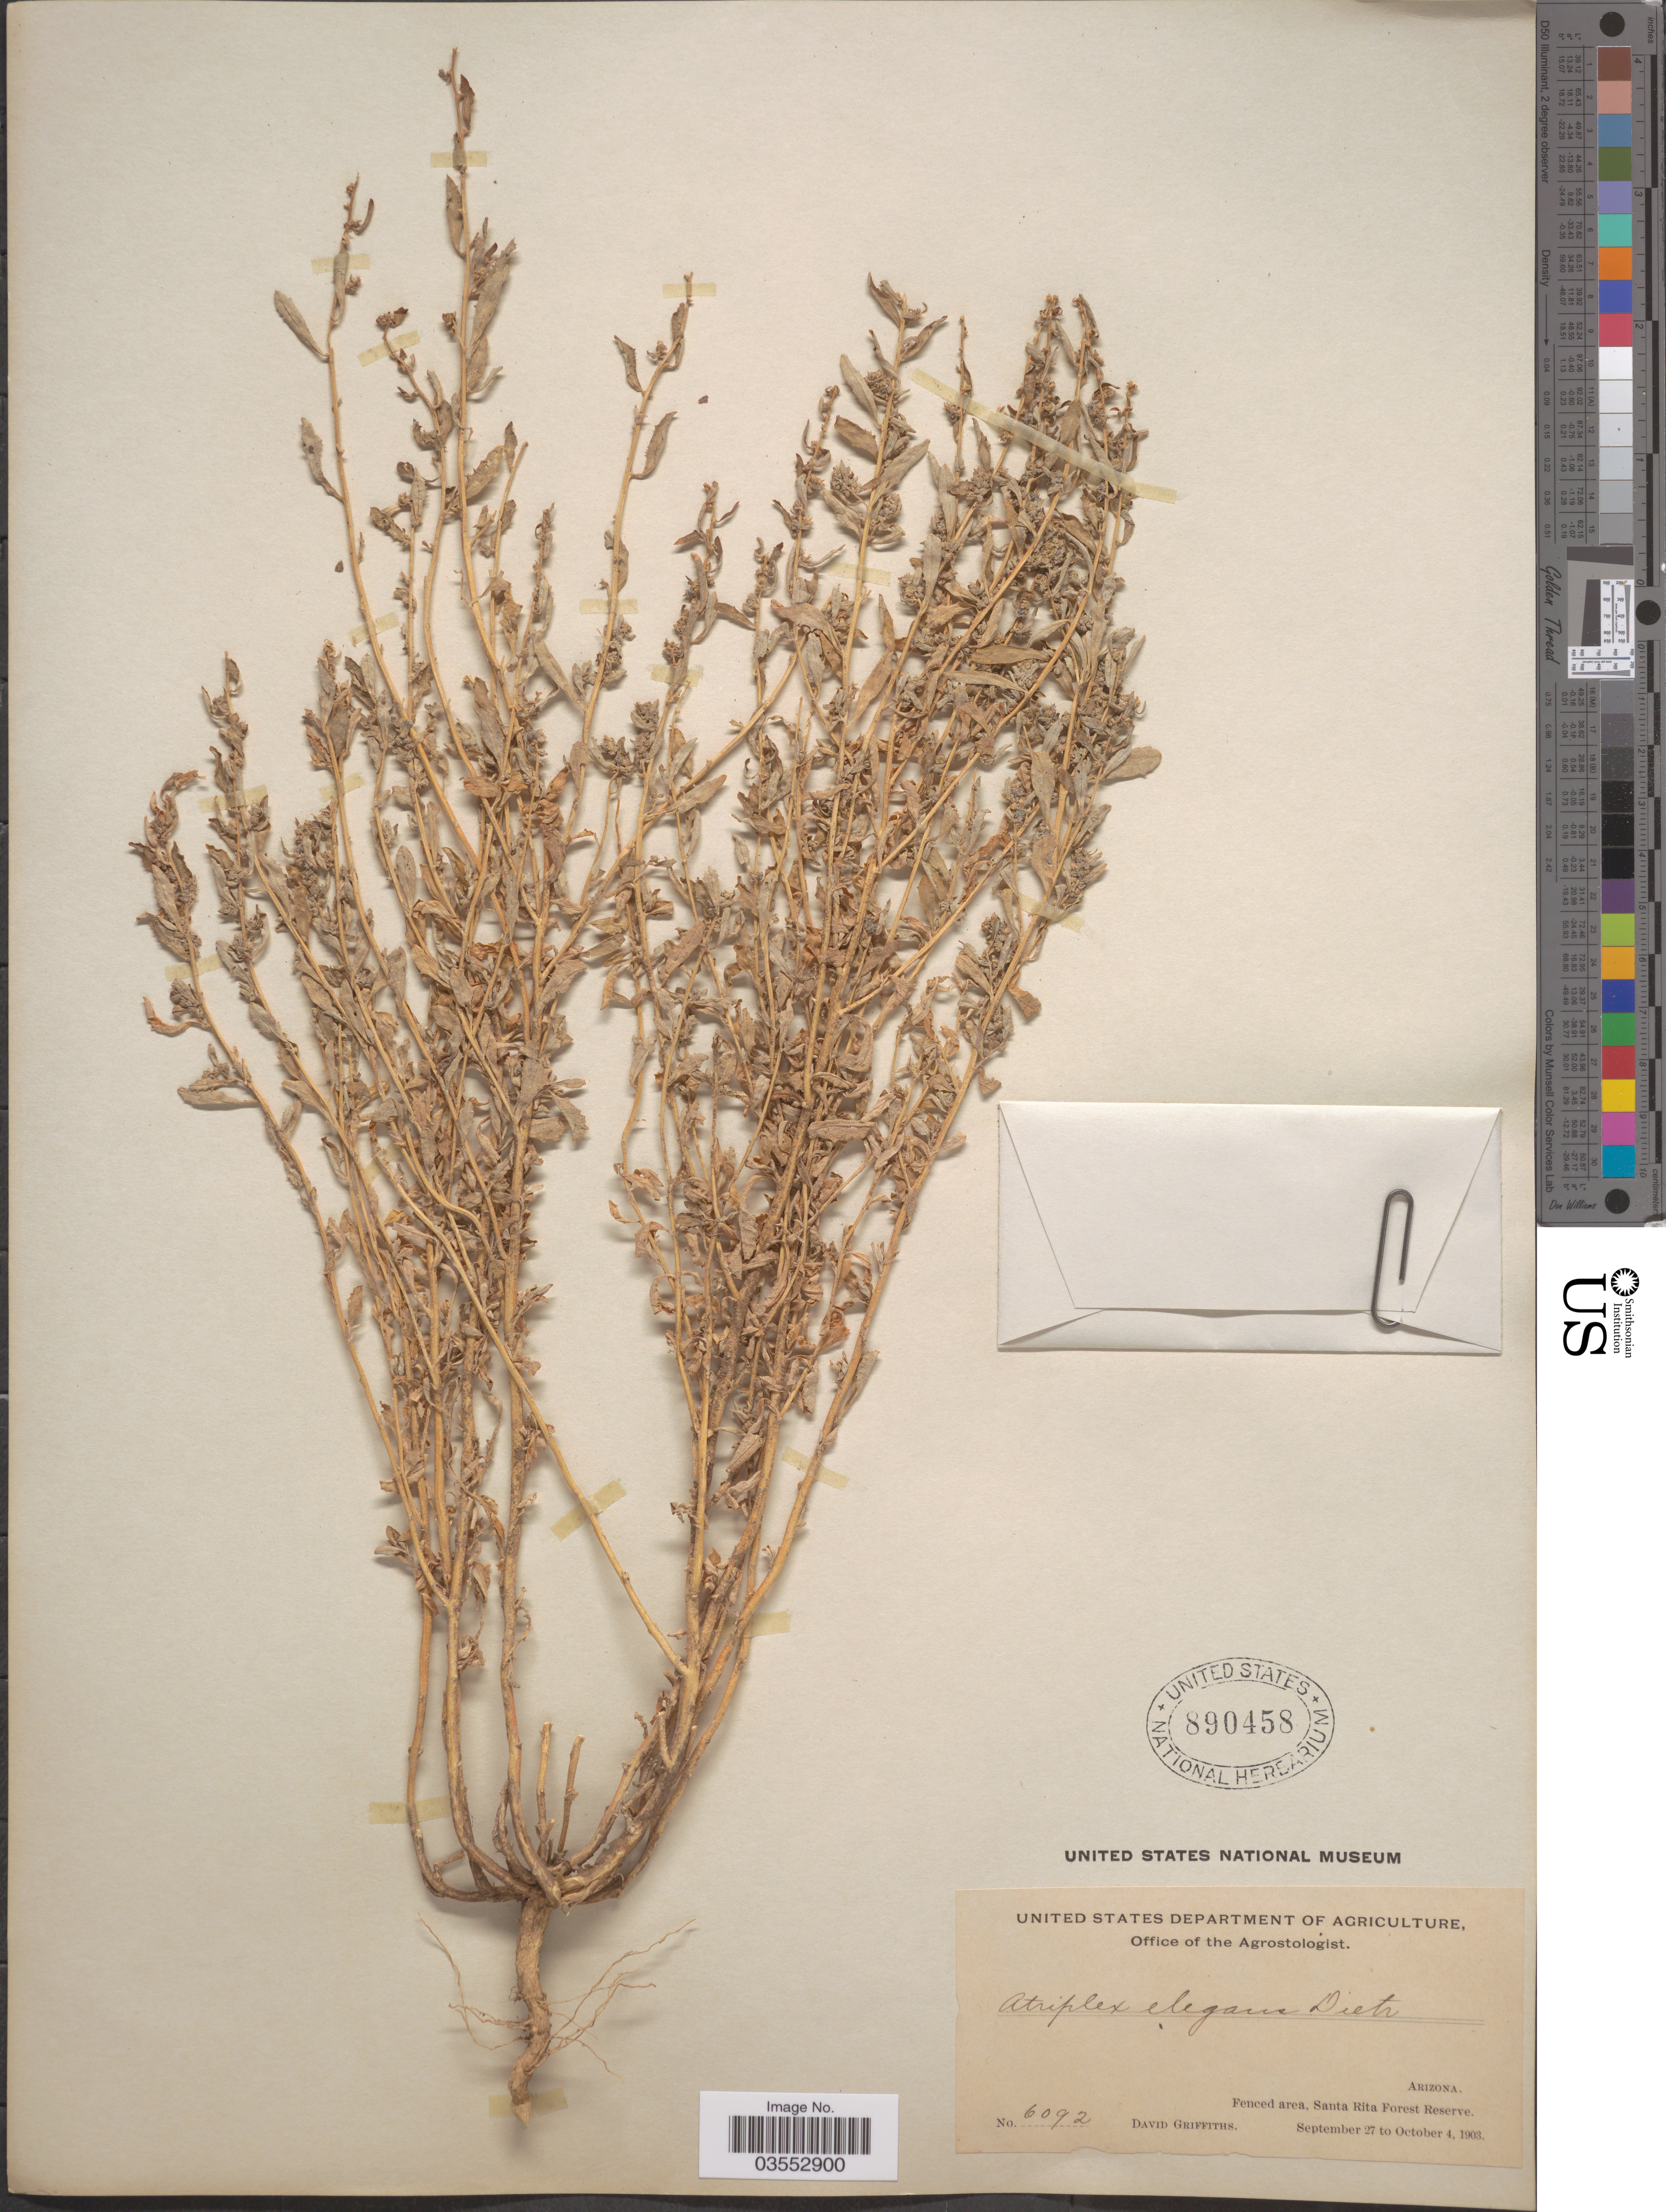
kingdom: Plantae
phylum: Tracheophyta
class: Magnoliopsida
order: Caryophyllales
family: Amaranthaceae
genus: Atriplex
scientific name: Atriplex thornberi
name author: (M.E. Jones) Standl.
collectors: D. Griffiths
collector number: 6092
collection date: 1903-09-27/1903-10-04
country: United States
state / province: Arizona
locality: Fenced area, Santa Rita Forest Reserve.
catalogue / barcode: US 890458